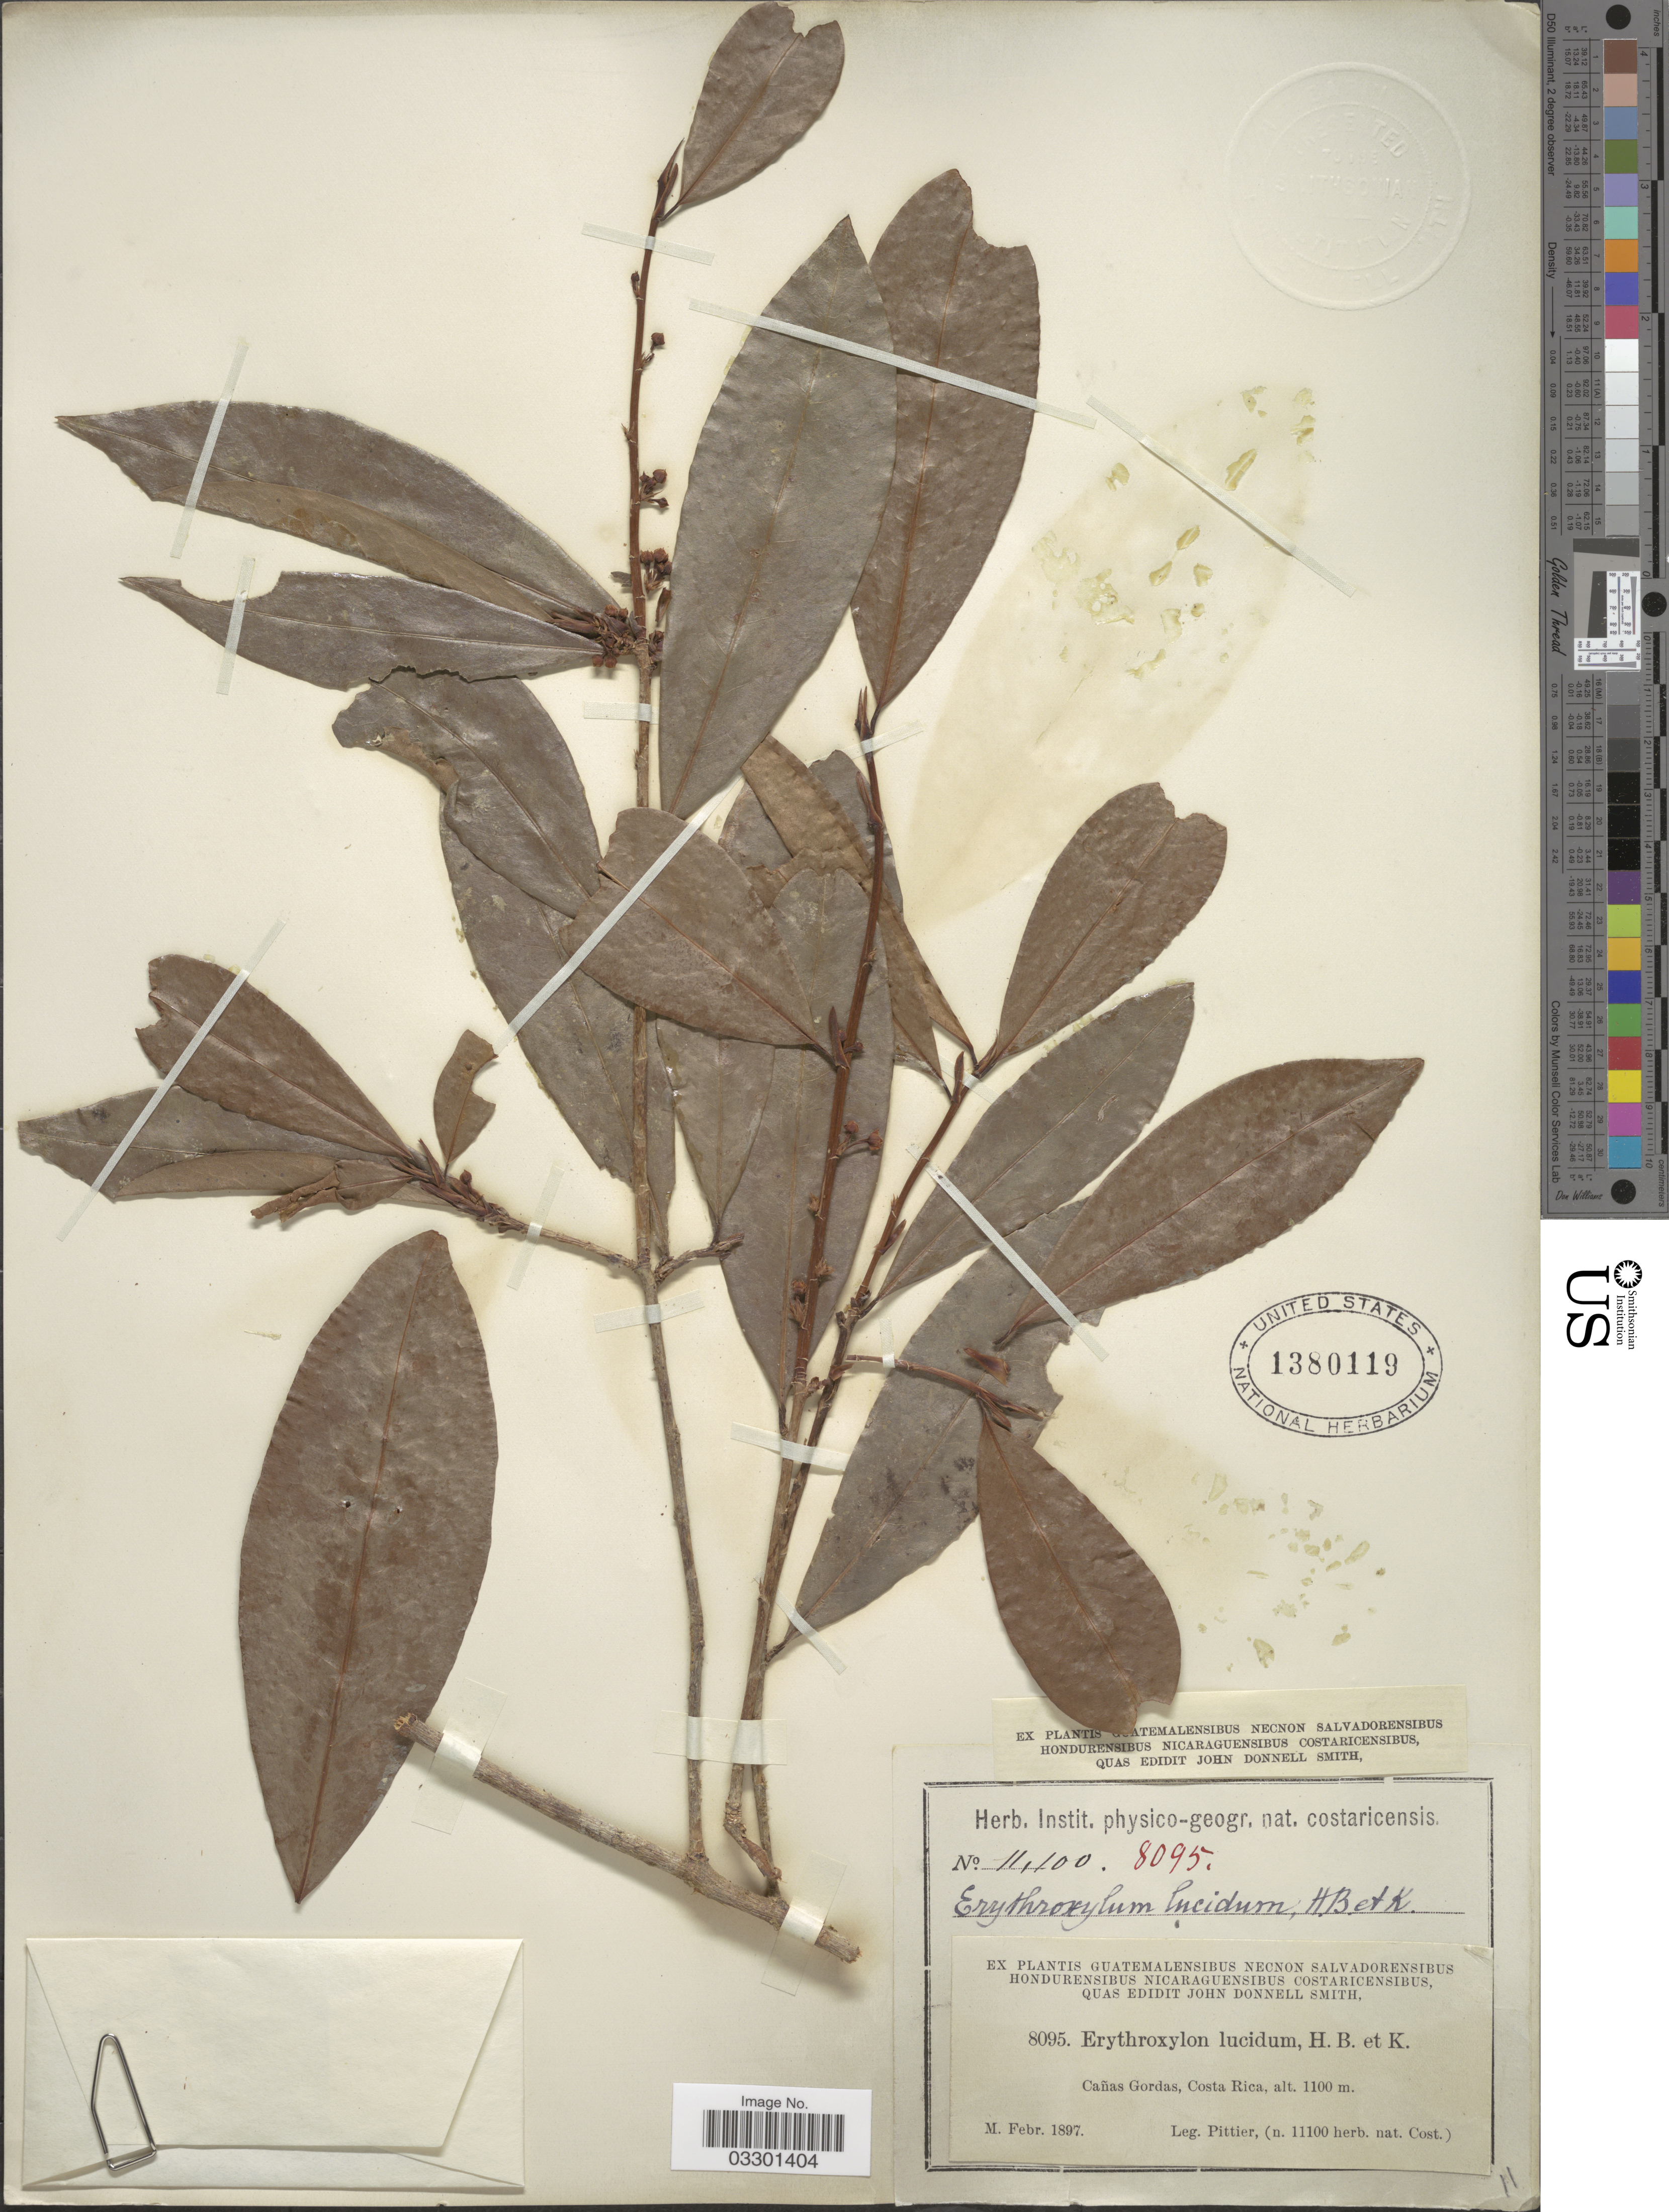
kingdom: Plantae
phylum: Tracheophyta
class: Magnoliopsida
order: Malpighiales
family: Erythroxylaceae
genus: Erythroxylum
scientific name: Erythroxylum macrophyllum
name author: Cav.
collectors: Pittier, --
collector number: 8095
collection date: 1897-02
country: Costa Rica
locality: Cañas Gordas.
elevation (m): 1100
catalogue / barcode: US 1380119